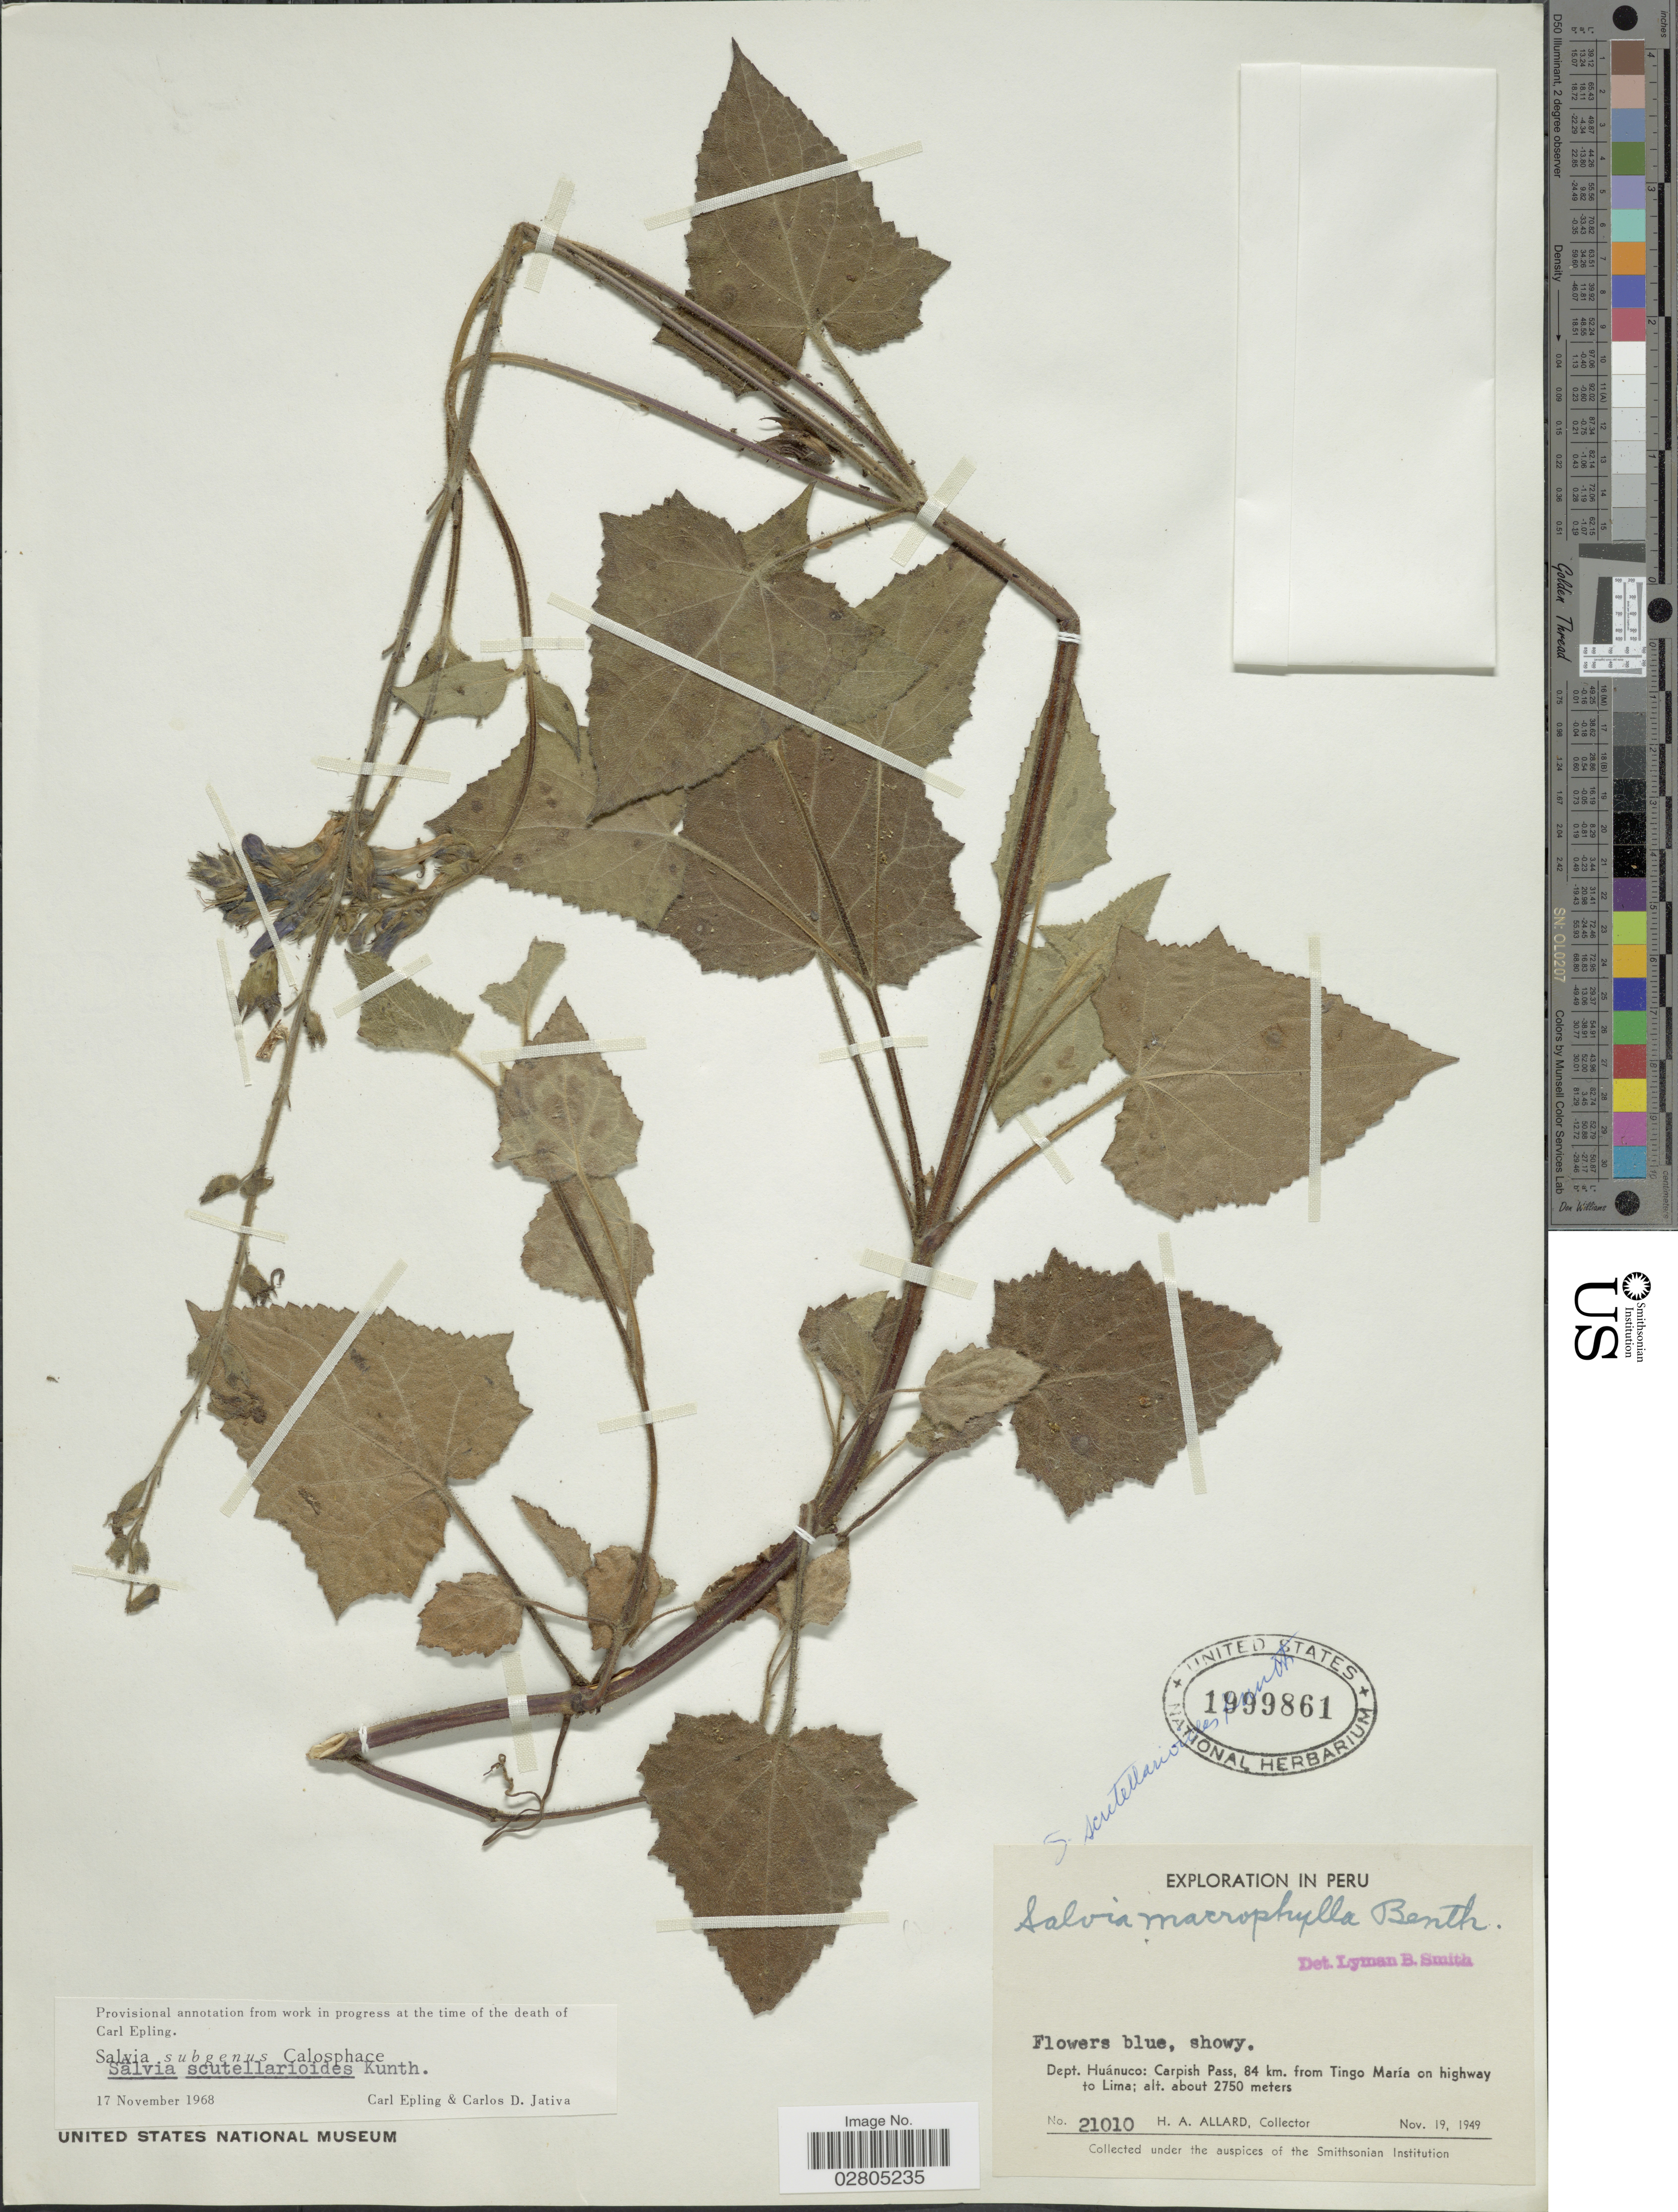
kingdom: Plantae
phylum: Tracheophyta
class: Magnoliopsida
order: Lamiales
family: Lamiaceae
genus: Salvia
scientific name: Salvia scutellarioides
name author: Kunth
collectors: H. A. Allard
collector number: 21010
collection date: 1949-11-19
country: Peru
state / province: Huánuco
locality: Dept. Huánuco, Carpish Pass, 84 km. from Tingo María on highway to Lima.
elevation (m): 2750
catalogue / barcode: US 1999861